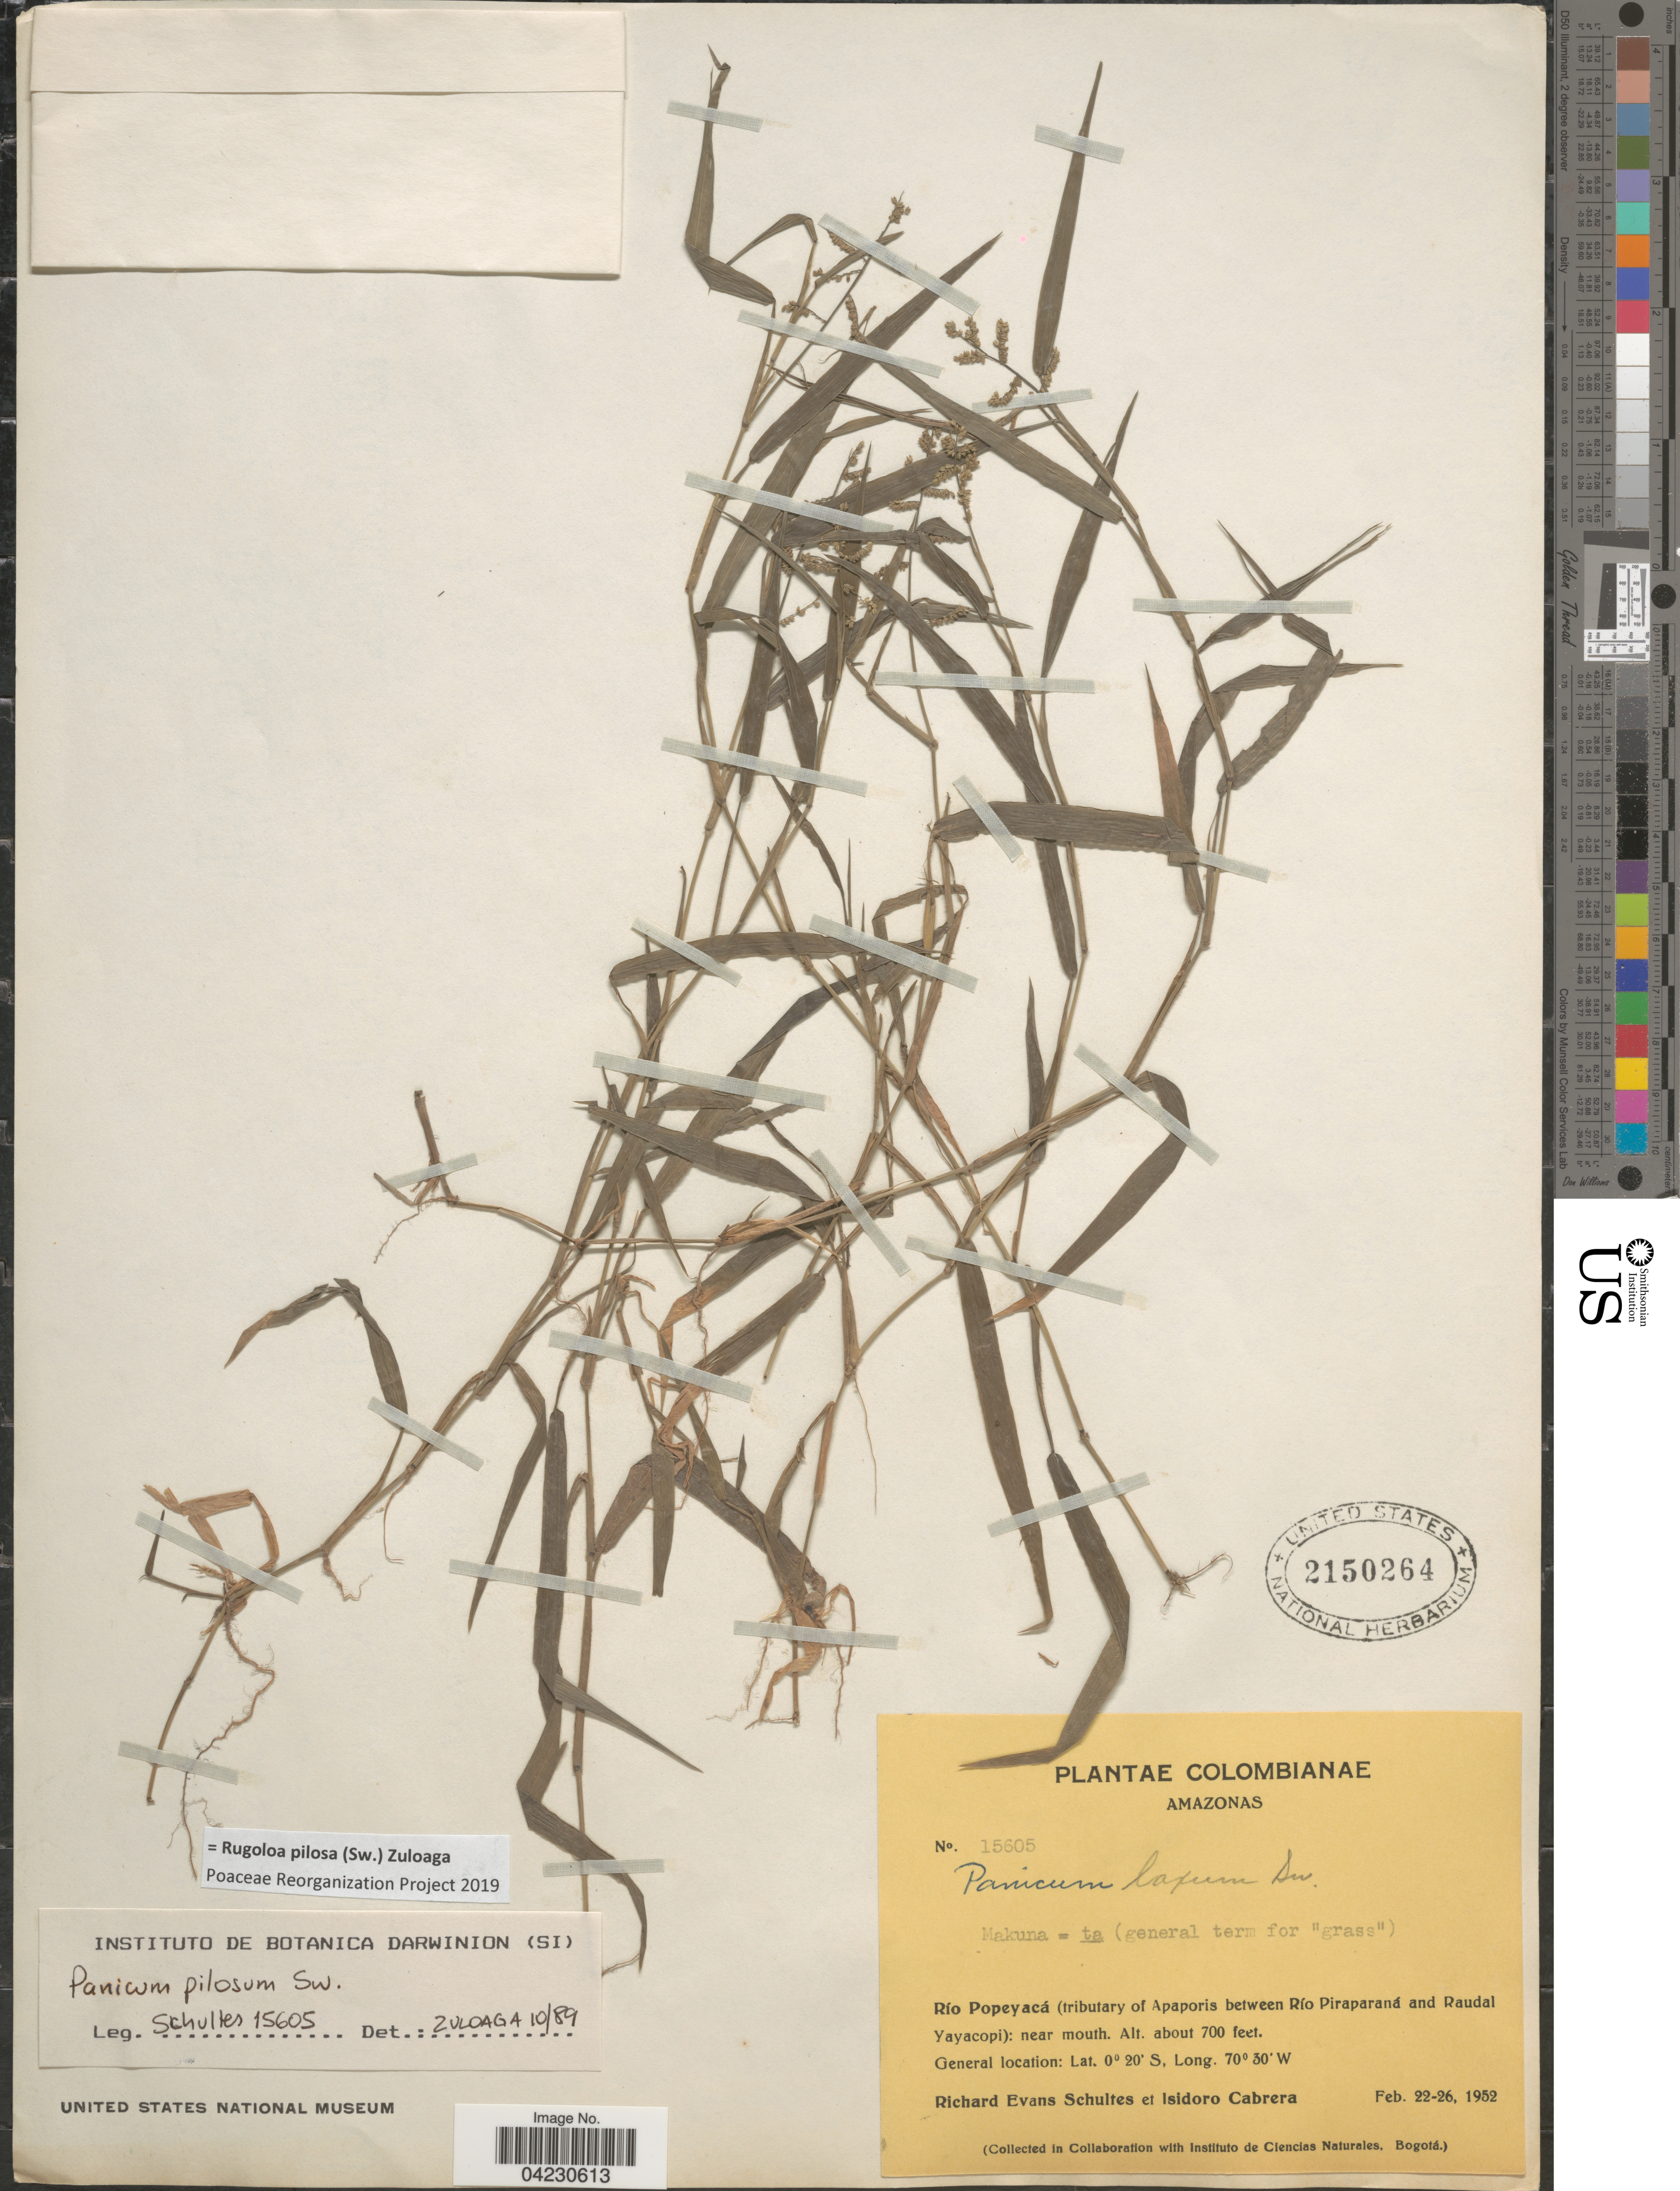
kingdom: Plantae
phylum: Tracheophyta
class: Liliopsida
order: Poales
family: Poaceae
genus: Rugoloa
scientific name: Rugoloa pilosa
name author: (Sw.) Zuloaga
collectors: R. E. Schultes & I. Cabrera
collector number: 15605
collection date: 1952-02-22/1952-02-26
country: Colombia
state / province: Amazônas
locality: Colombianae. Río Popeyacá (tributary of Apaporis between Río Piraparaná and Raudal Yayacopi): near mouth.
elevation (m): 213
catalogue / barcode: US 2150264